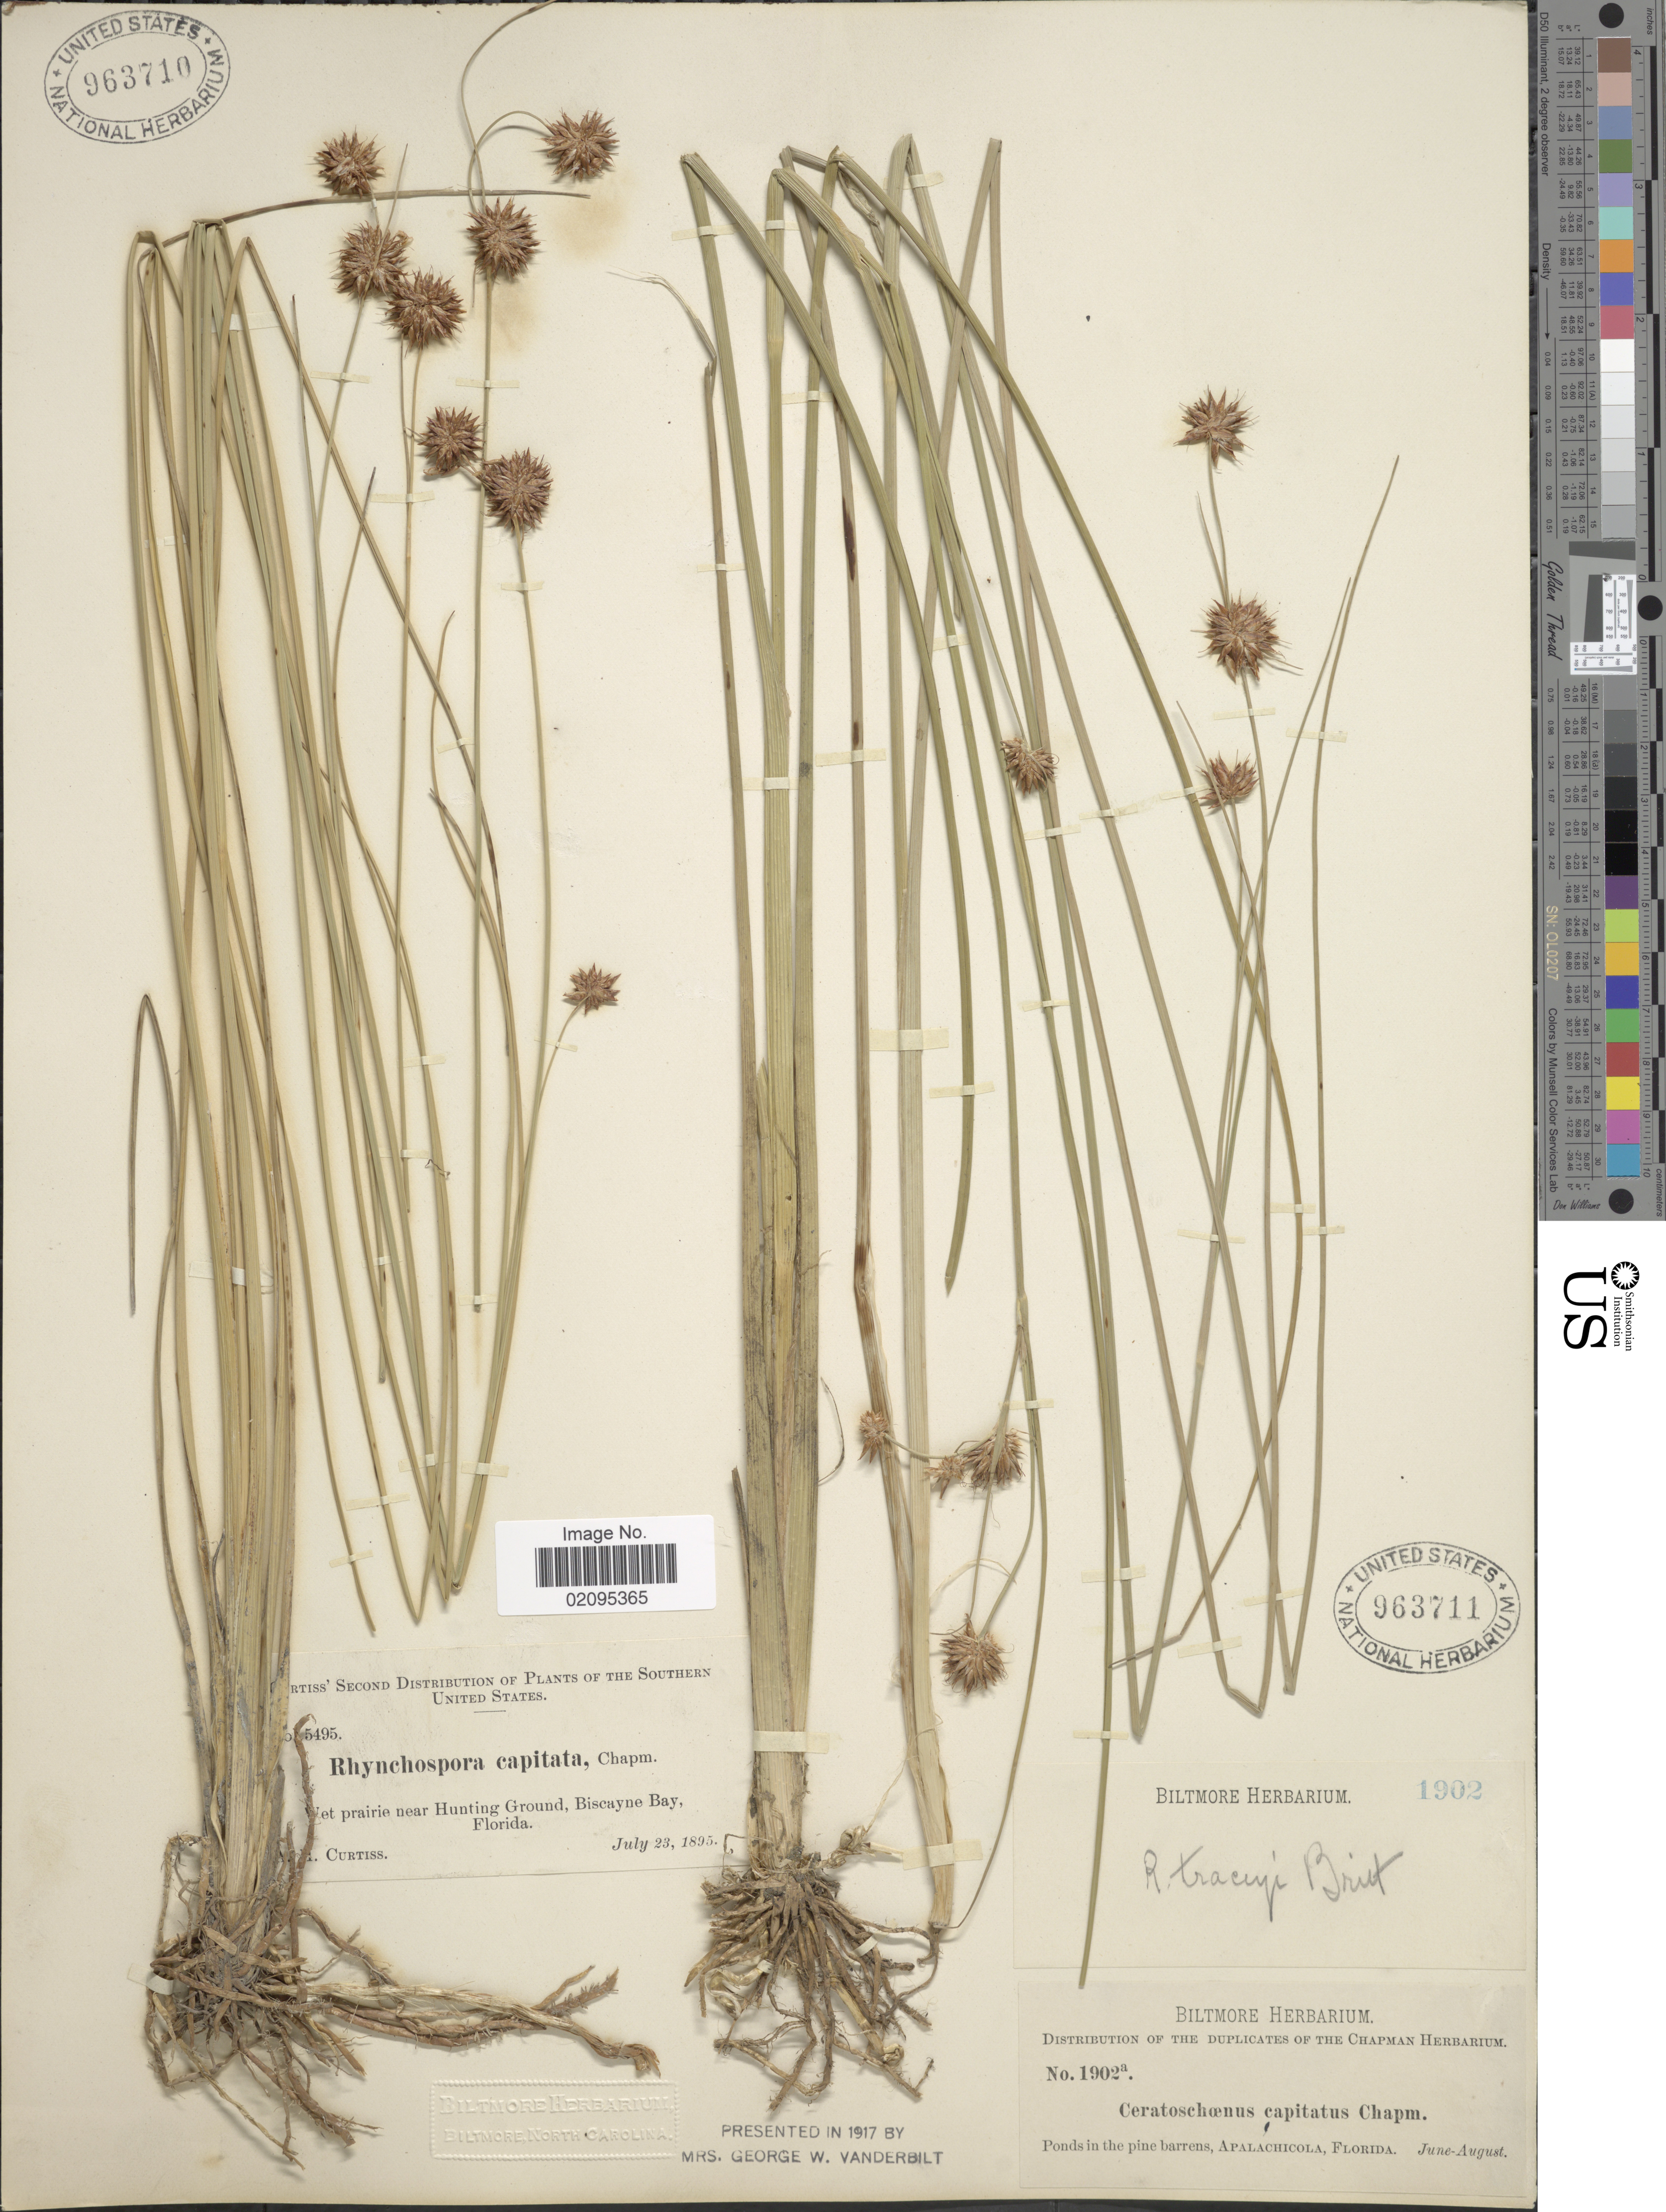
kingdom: Plantae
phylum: Tracheophyta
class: Liliopsida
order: Poales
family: Cyperaceae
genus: Rhynchospora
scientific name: Rhynchospora tracyi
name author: Britton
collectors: ex herb. Biltmore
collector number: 1902a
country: United States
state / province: Florida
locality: Apalachicola.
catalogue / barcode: US 963711